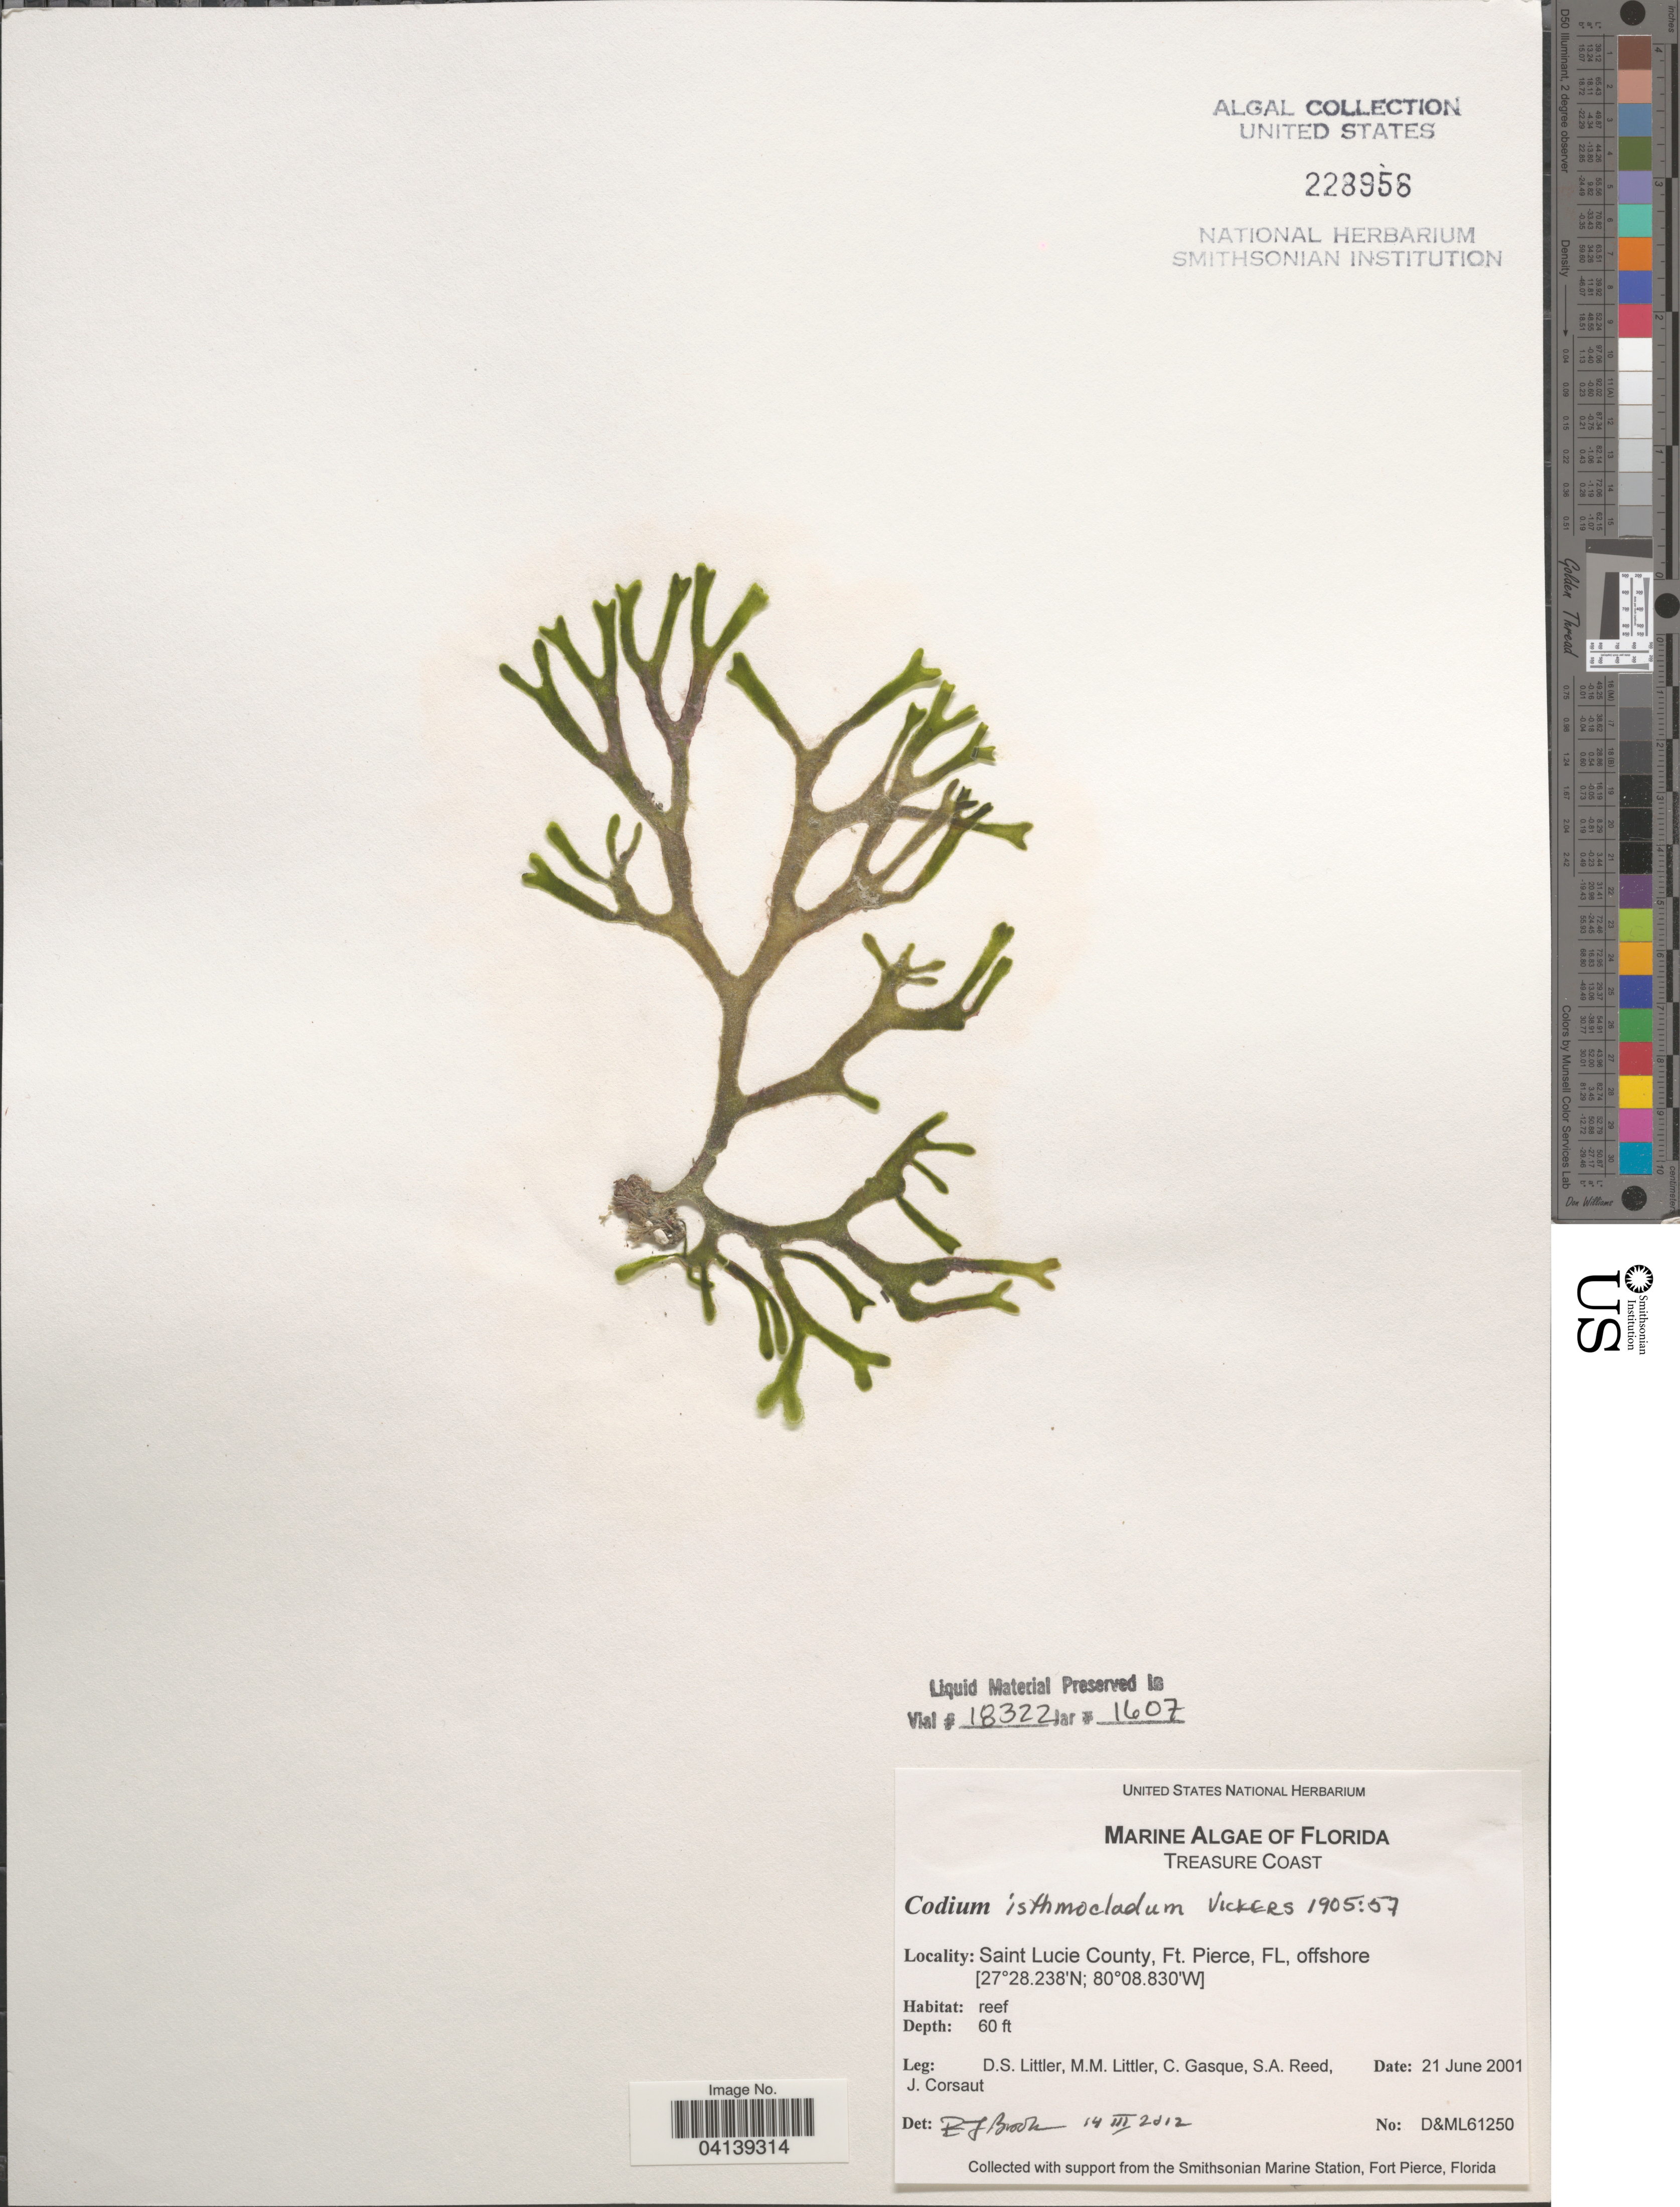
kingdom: Plantae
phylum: Chlorophyta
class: Ulvophyceae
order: Bryopsidales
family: Codiaceae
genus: Codium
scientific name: Codium isthmocladum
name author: Vickers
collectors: D. S. Littler, C. Gasque, S. Reed & J. Corsaut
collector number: D&ML61250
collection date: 2001-06-21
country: United States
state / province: Florida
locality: Treasure Coast. Saint Lucie County, Ft. Pierce, offshore.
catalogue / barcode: US 228956